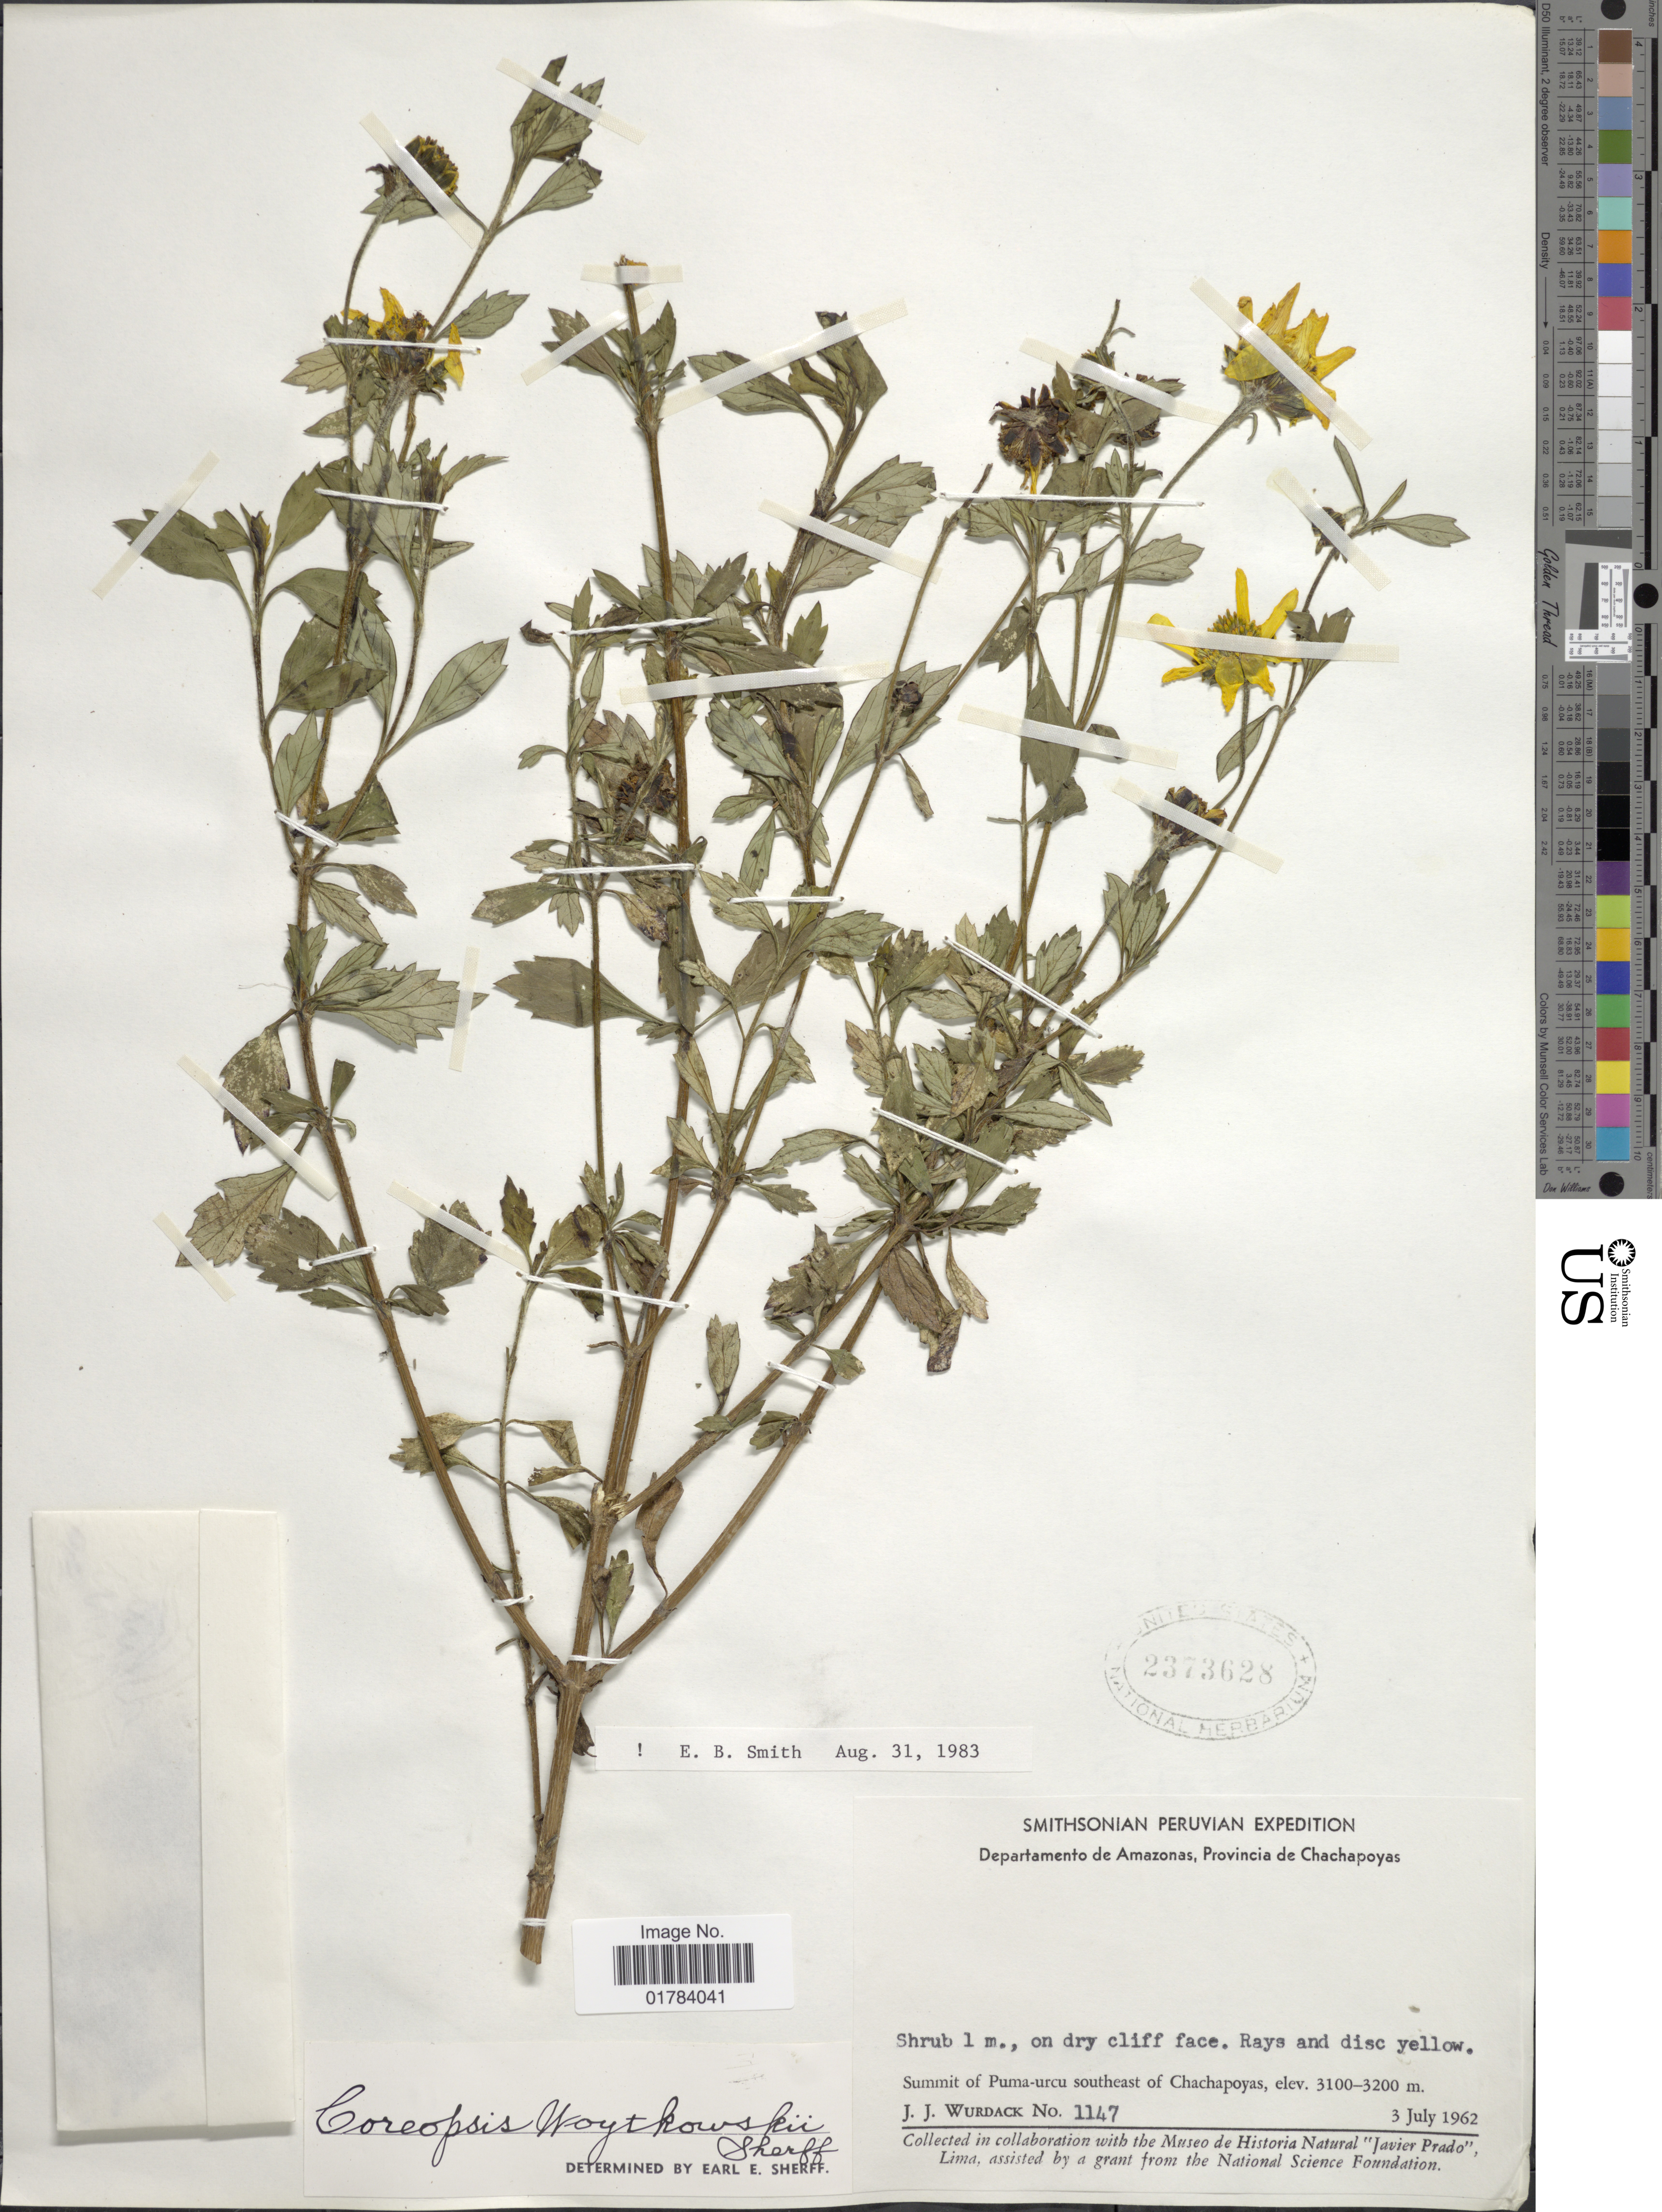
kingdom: Plantae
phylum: Tracheophyta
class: Magnoliopsida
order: Asterales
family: Asteraceae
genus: Coreopsis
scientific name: Coreopsis woytkowskii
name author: Sherff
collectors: J. J. Wurdack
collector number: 1147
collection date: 1962-07-03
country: Peru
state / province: Amazonas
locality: Provincia de Chachapoyas, Summit of Puma-urcu southeast of Chachapoyas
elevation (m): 3100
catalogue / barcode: US 2373628